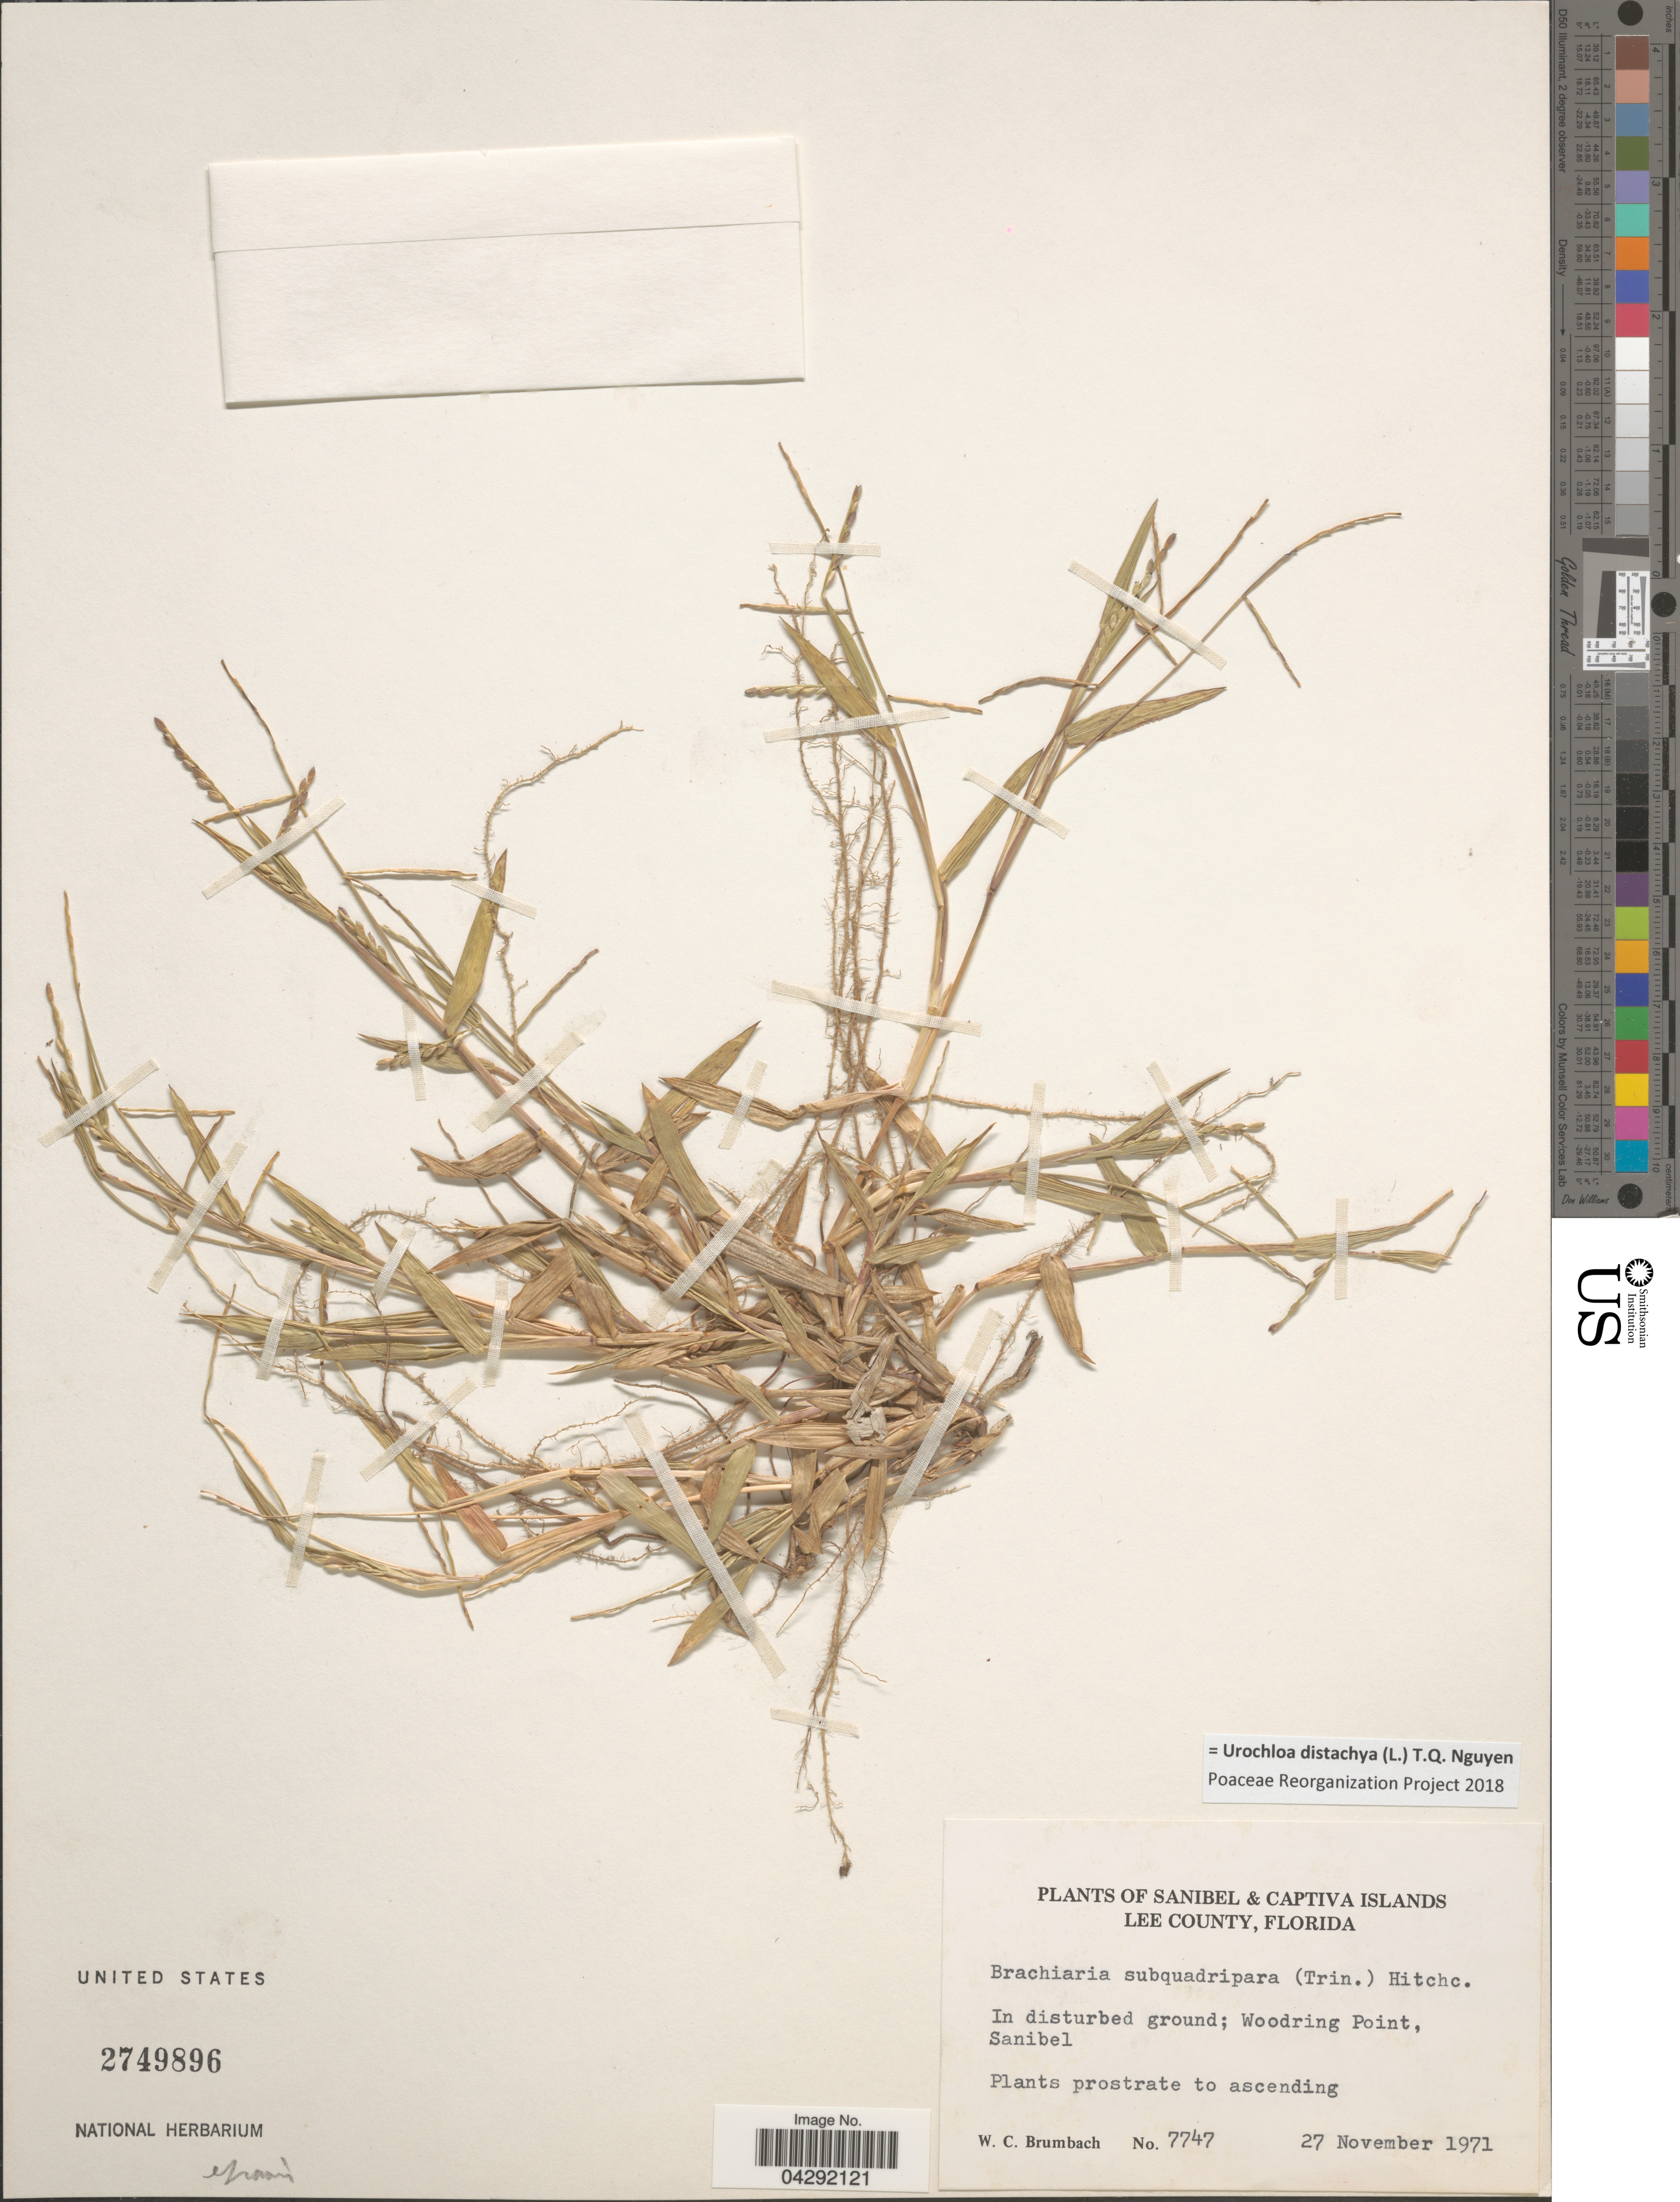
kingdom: Plantae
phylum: Tracheophyta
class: Liliopsida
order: Poales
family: Poaceae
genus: Urochloa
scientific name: Urochloa distachya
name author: (L.) T.Q. Nguyen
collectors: W. C. Brumbach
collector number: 7747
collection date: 1971-11-27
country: United States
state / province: Florida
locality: Sanibel & Captiva Islands. Lee County. In disturbed ground; Woodring Point, Sanibel.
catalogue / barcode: US 2749896